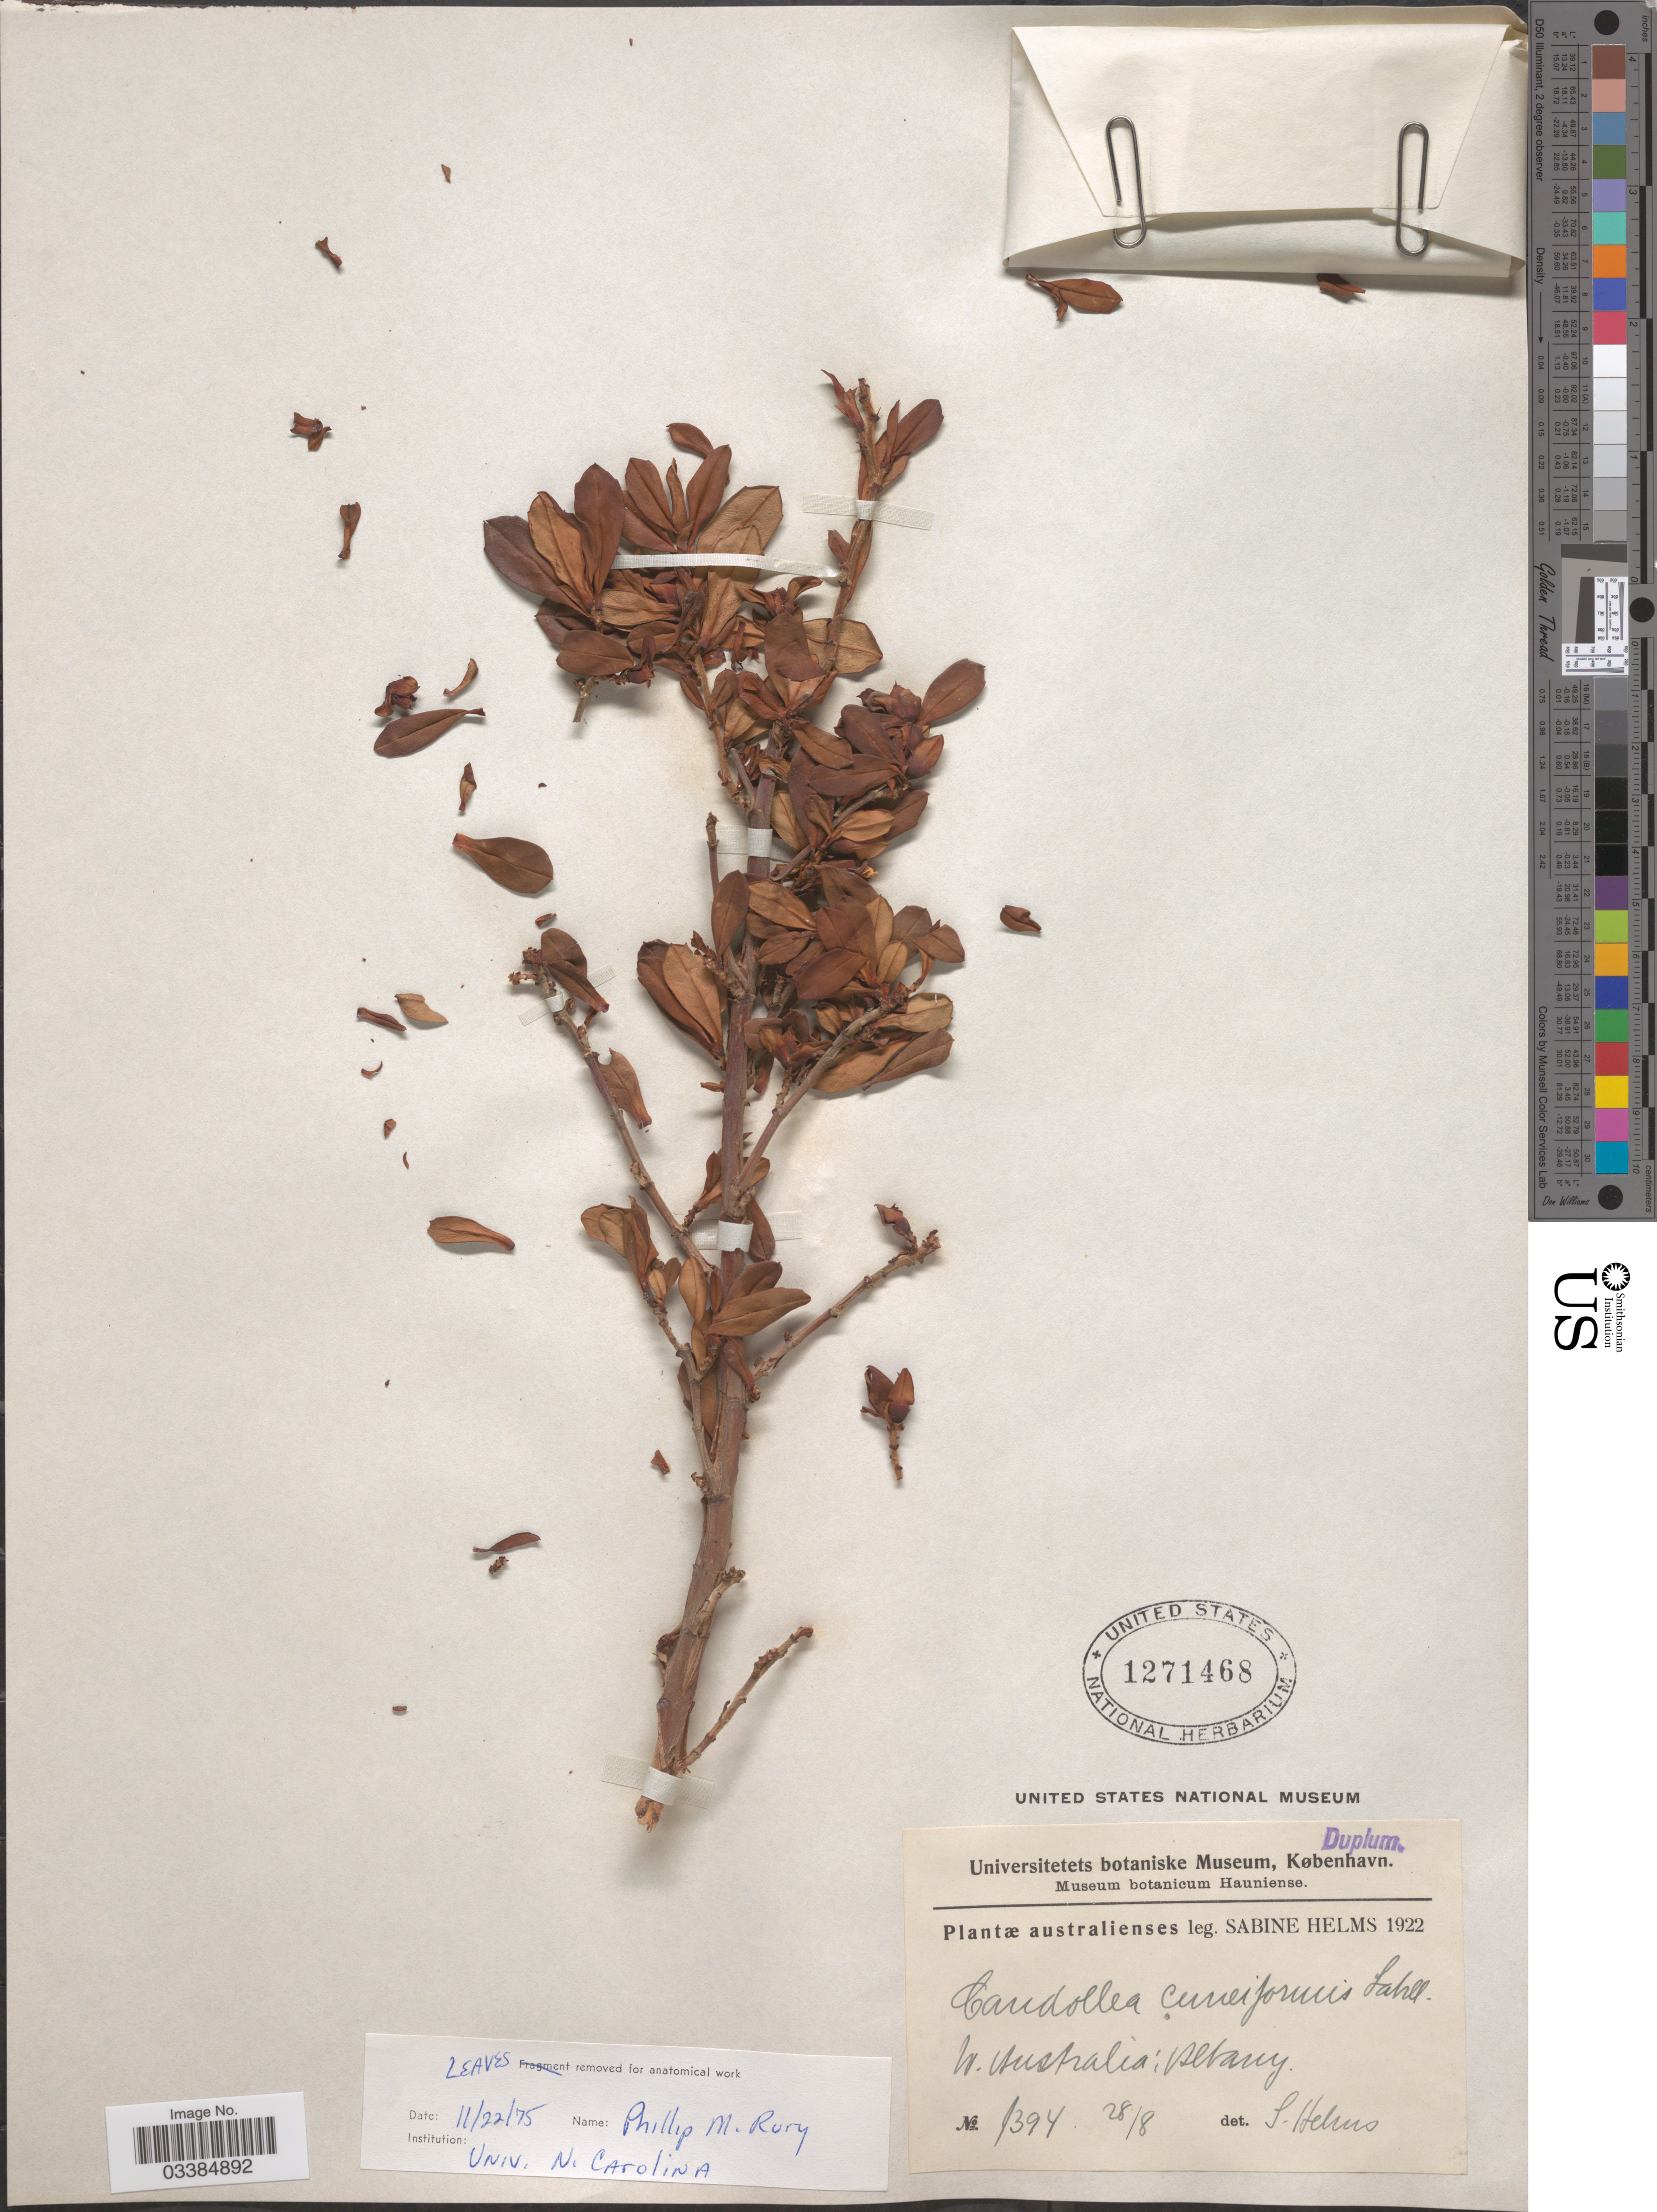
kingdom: Plantae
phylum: Tracheophyta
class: Magnoliopsida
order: Dilleniales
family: Dilleniaceae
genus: Hibbertia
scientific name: Hibbertia cuneiformis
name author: (Labill.) Sm.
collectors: S. Helms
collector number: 1394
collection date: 1922-08-28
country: Australia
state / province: Western Australia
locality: Albany.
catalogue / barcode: US 1271468